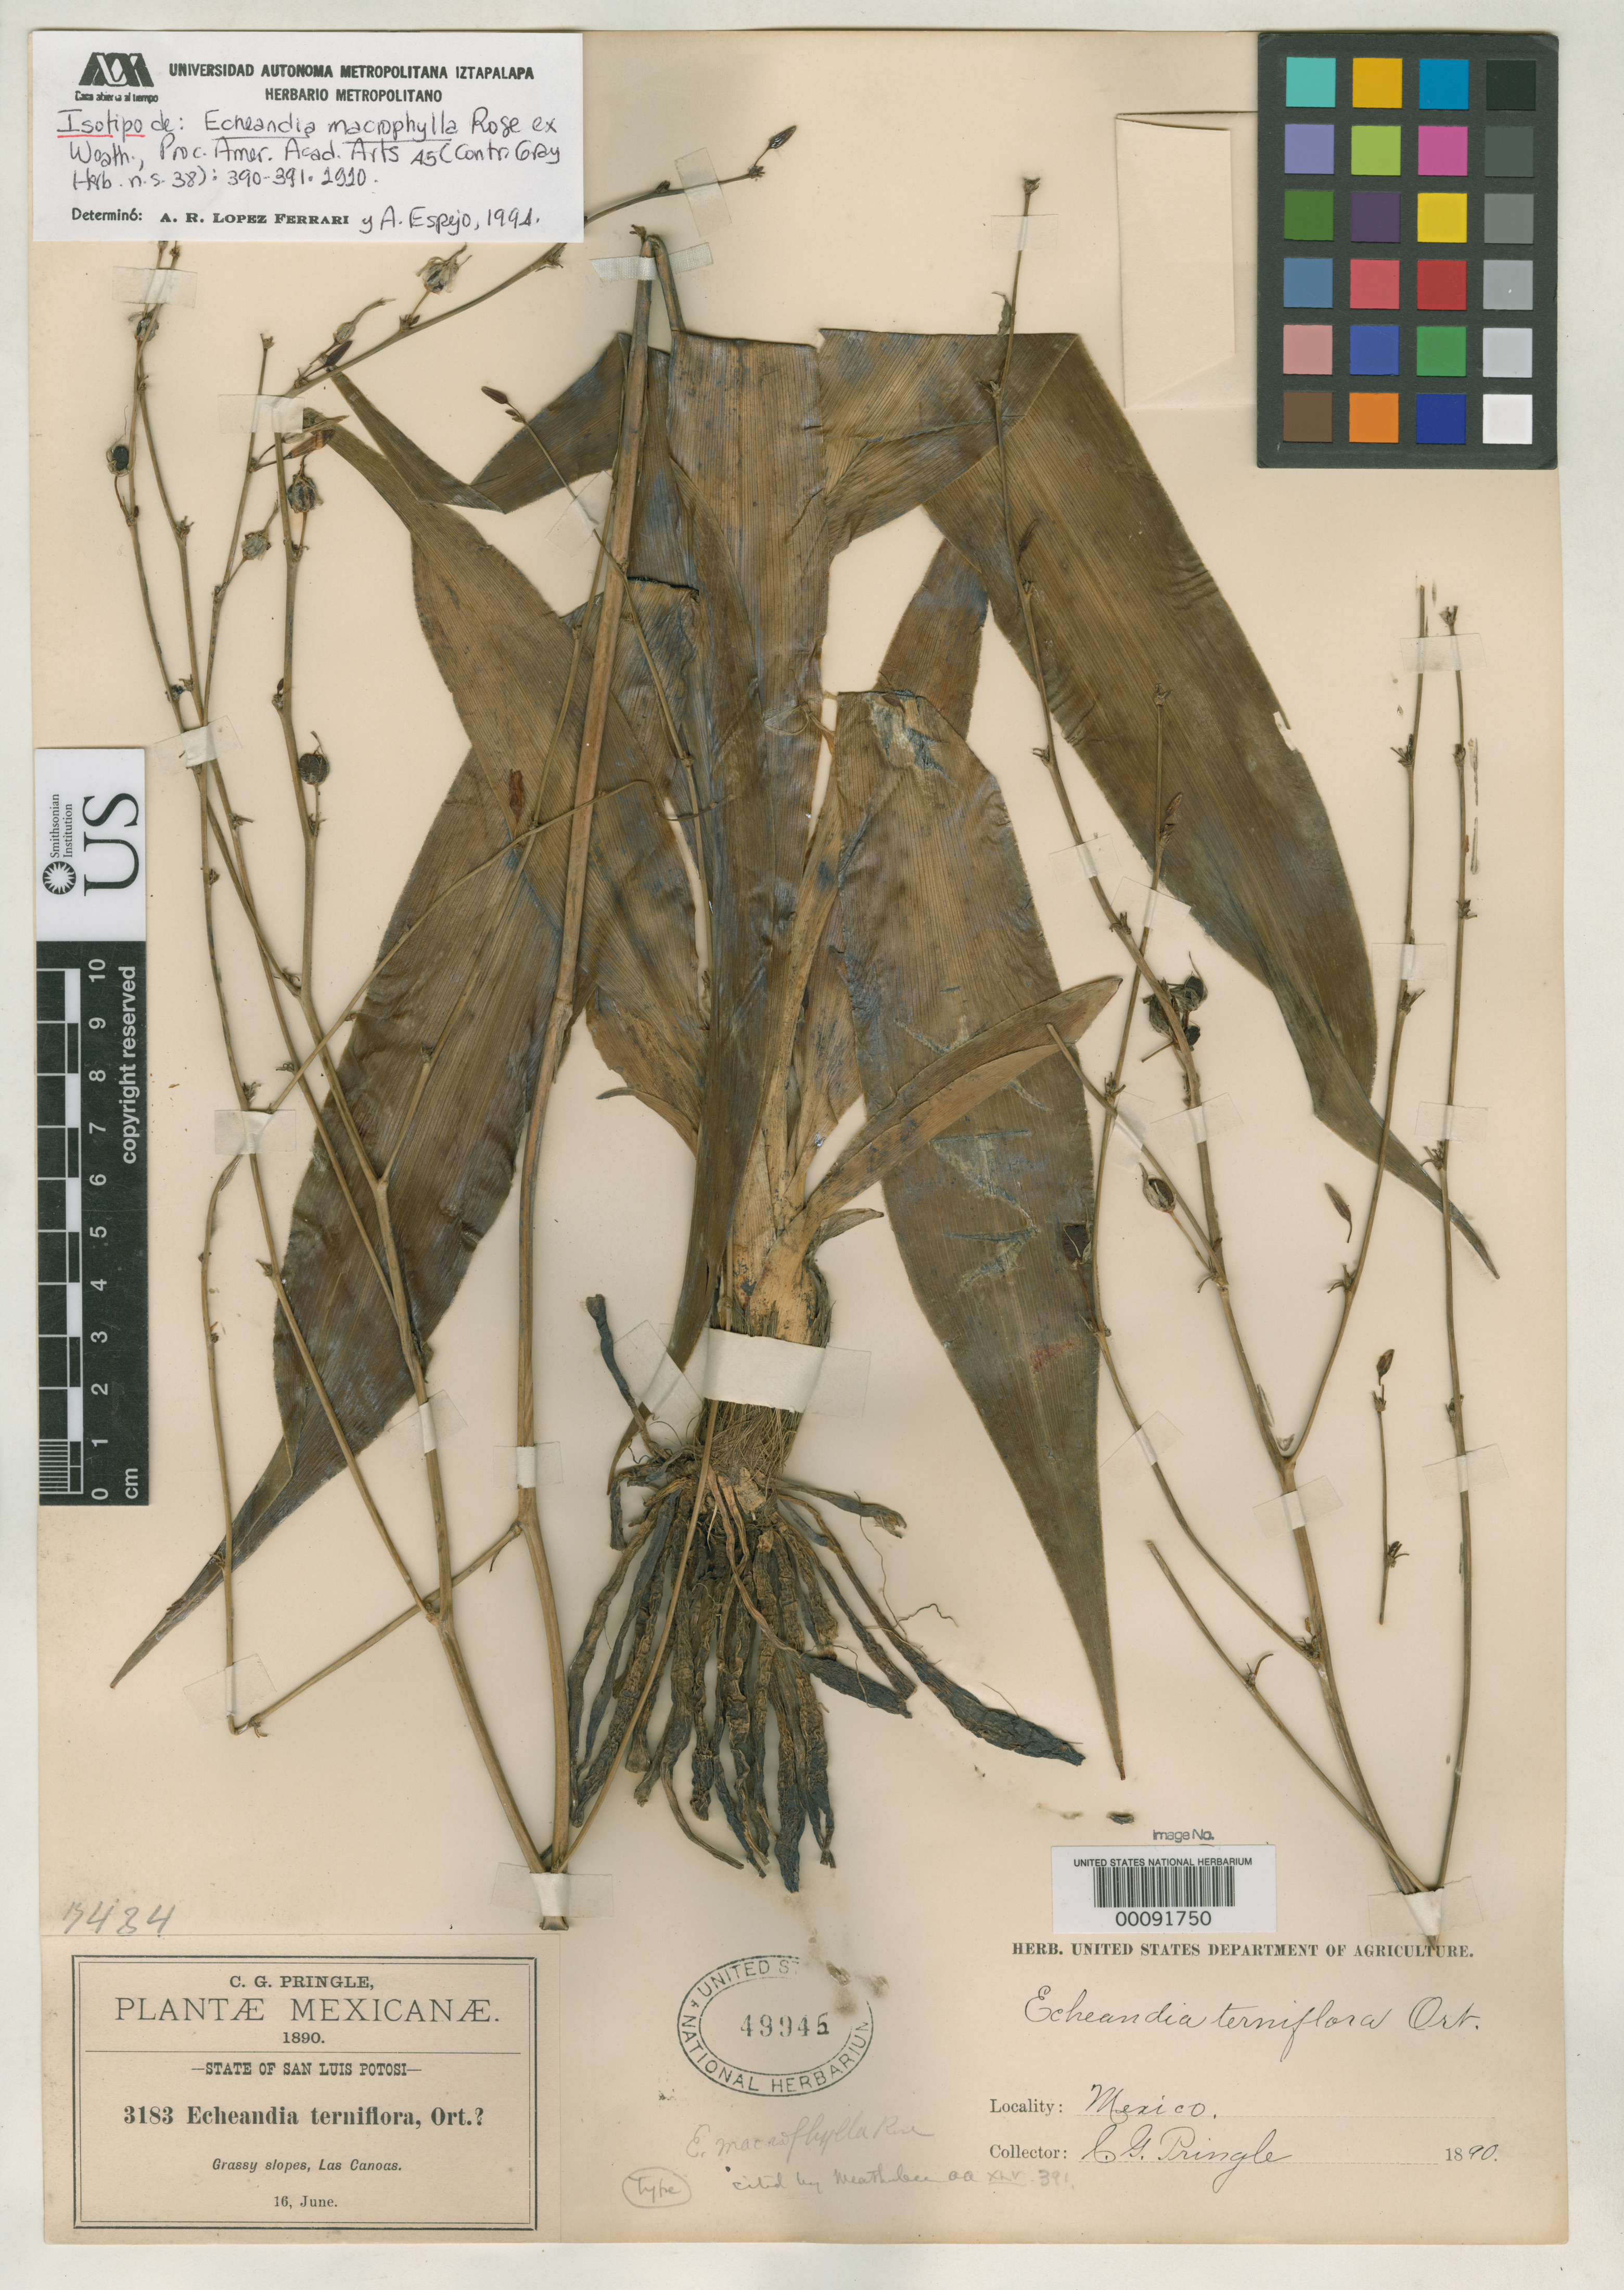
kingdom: Plantae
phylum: Tracheophyta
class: Liliopsida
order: Asparagales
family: Asparagaceae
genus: Echeandia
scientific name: Echeandia macrophylla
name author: Rose ex Weath.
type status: Isotype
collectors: C. G. Pringle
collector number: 3183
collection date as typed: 16 Jun 1890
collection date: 1890-06-16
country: Mexico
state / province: San Luis Potosi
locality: Las Canoas.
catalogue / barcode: US 49945